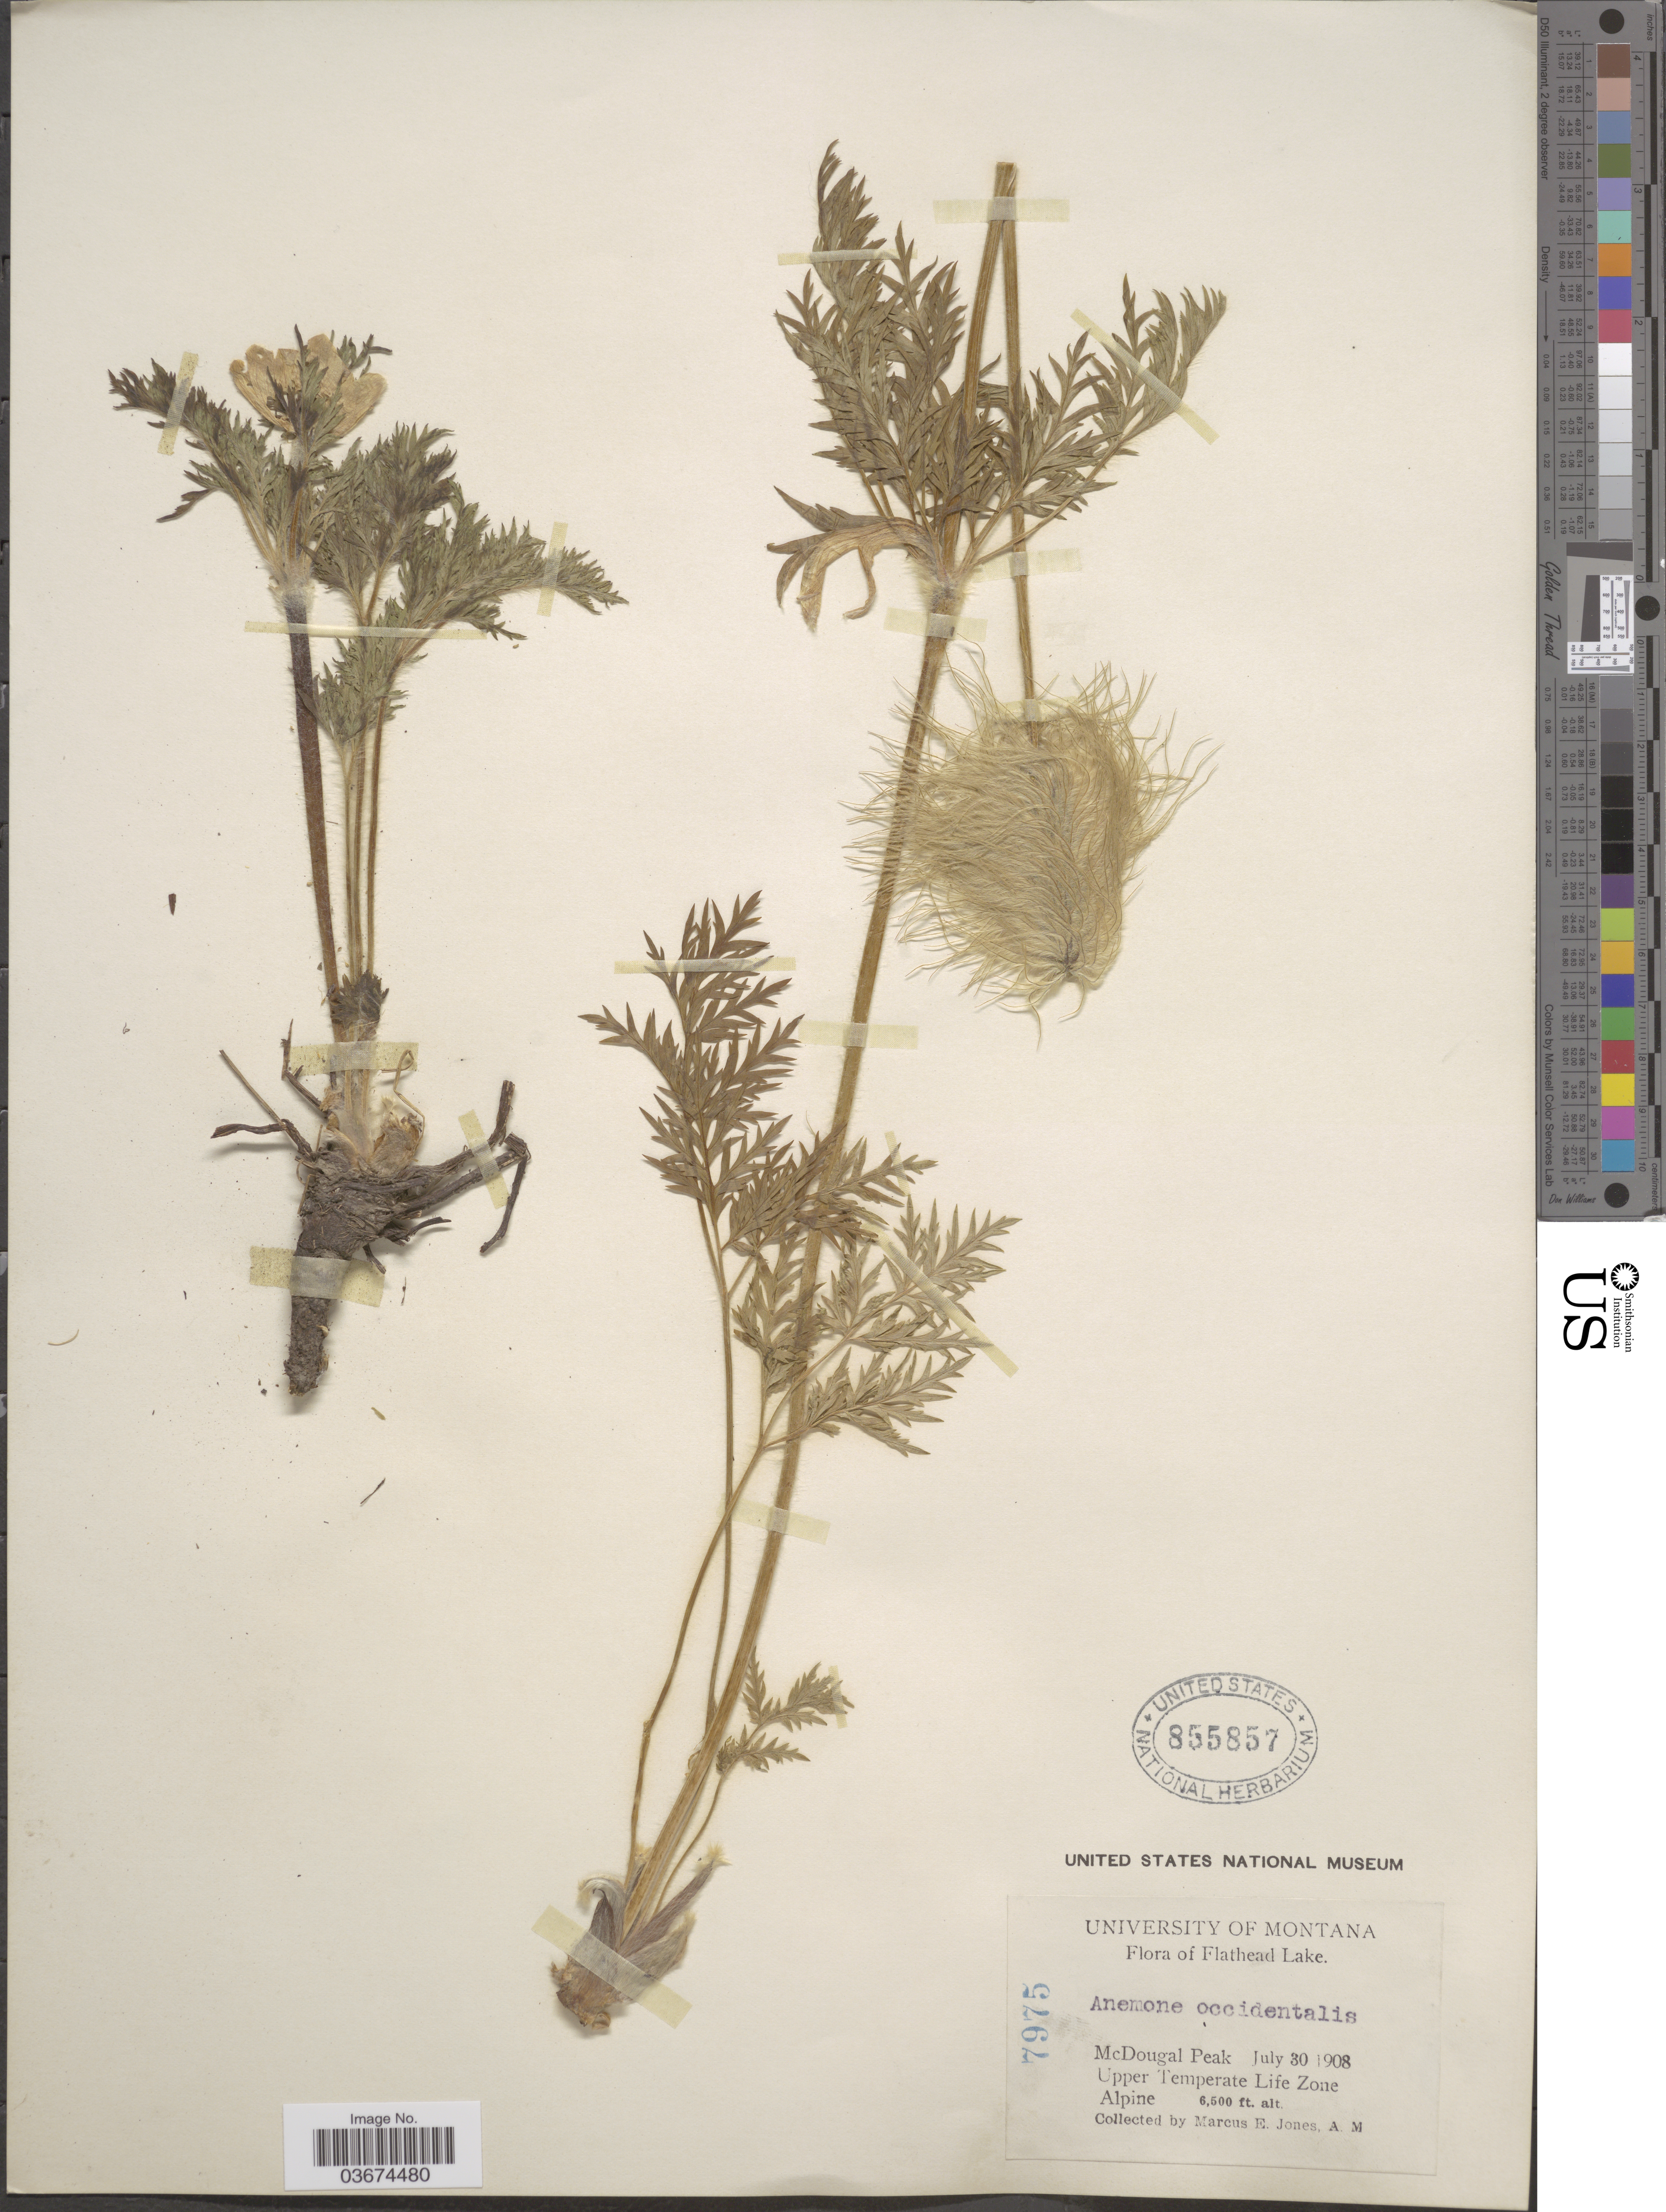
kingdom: Plantae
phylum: Tracheophyta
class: Magnoliopsida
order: Ranunculales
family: Ranunculaceae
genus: Pulsatilla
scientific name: Pulsatilla occidentalis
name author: (S. Watson) Freyn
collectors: M. E. Jones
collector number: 7975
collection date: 1908-07-30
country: United States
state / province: Montana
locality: Flathead Lake. McDougal Peak. Upper Temperate Life Zone.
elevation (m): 1981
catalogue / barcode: US 855857